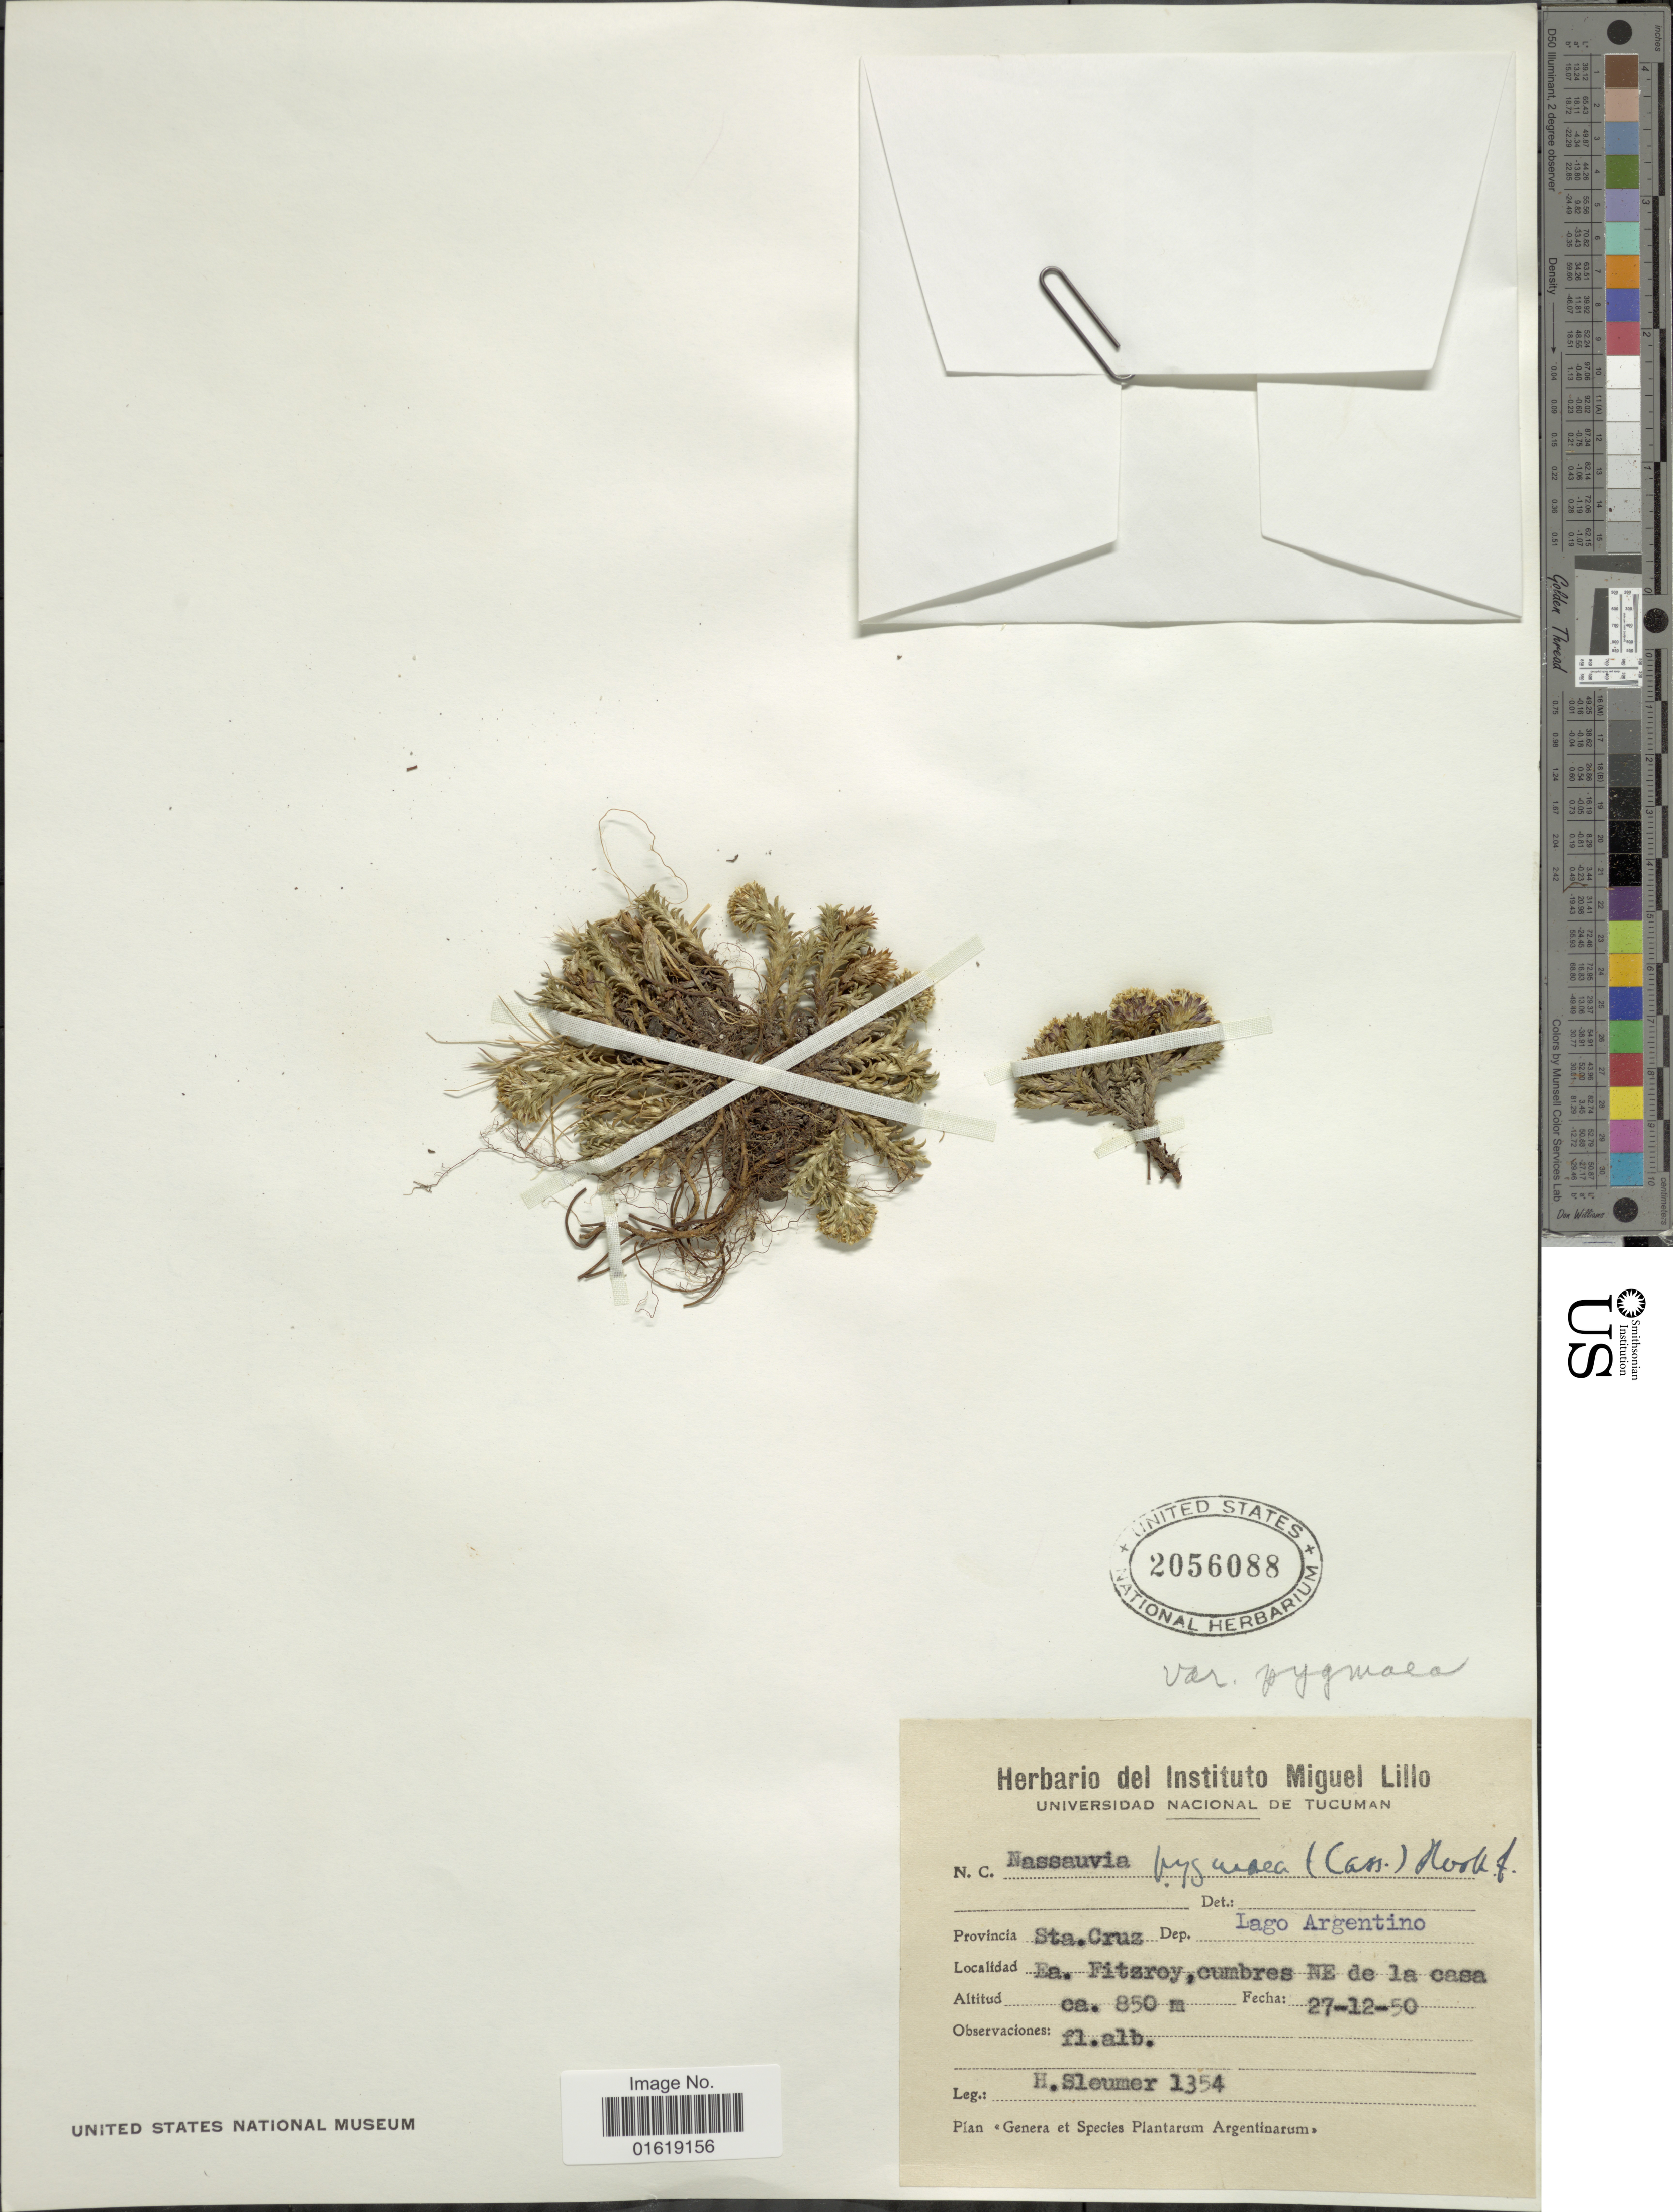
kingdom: Plantae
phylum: Tracheophyta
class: Magnoliopsida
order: Asterales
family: Asteraceae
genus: Nassauvia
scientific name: Nassauvia pygmaea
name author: (Cass.) Hook. f.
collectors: H. O. Sleumer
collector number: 1354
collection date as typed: Transcribed d/m/y: 27/12/50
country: Argentina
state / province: Santa Cruz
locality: Provincia Sta. Cruz. Dep. Lago Argentino. Ea. Fitzroy, cumbres NE de la casa.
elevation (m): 850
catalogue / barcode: US 2056088